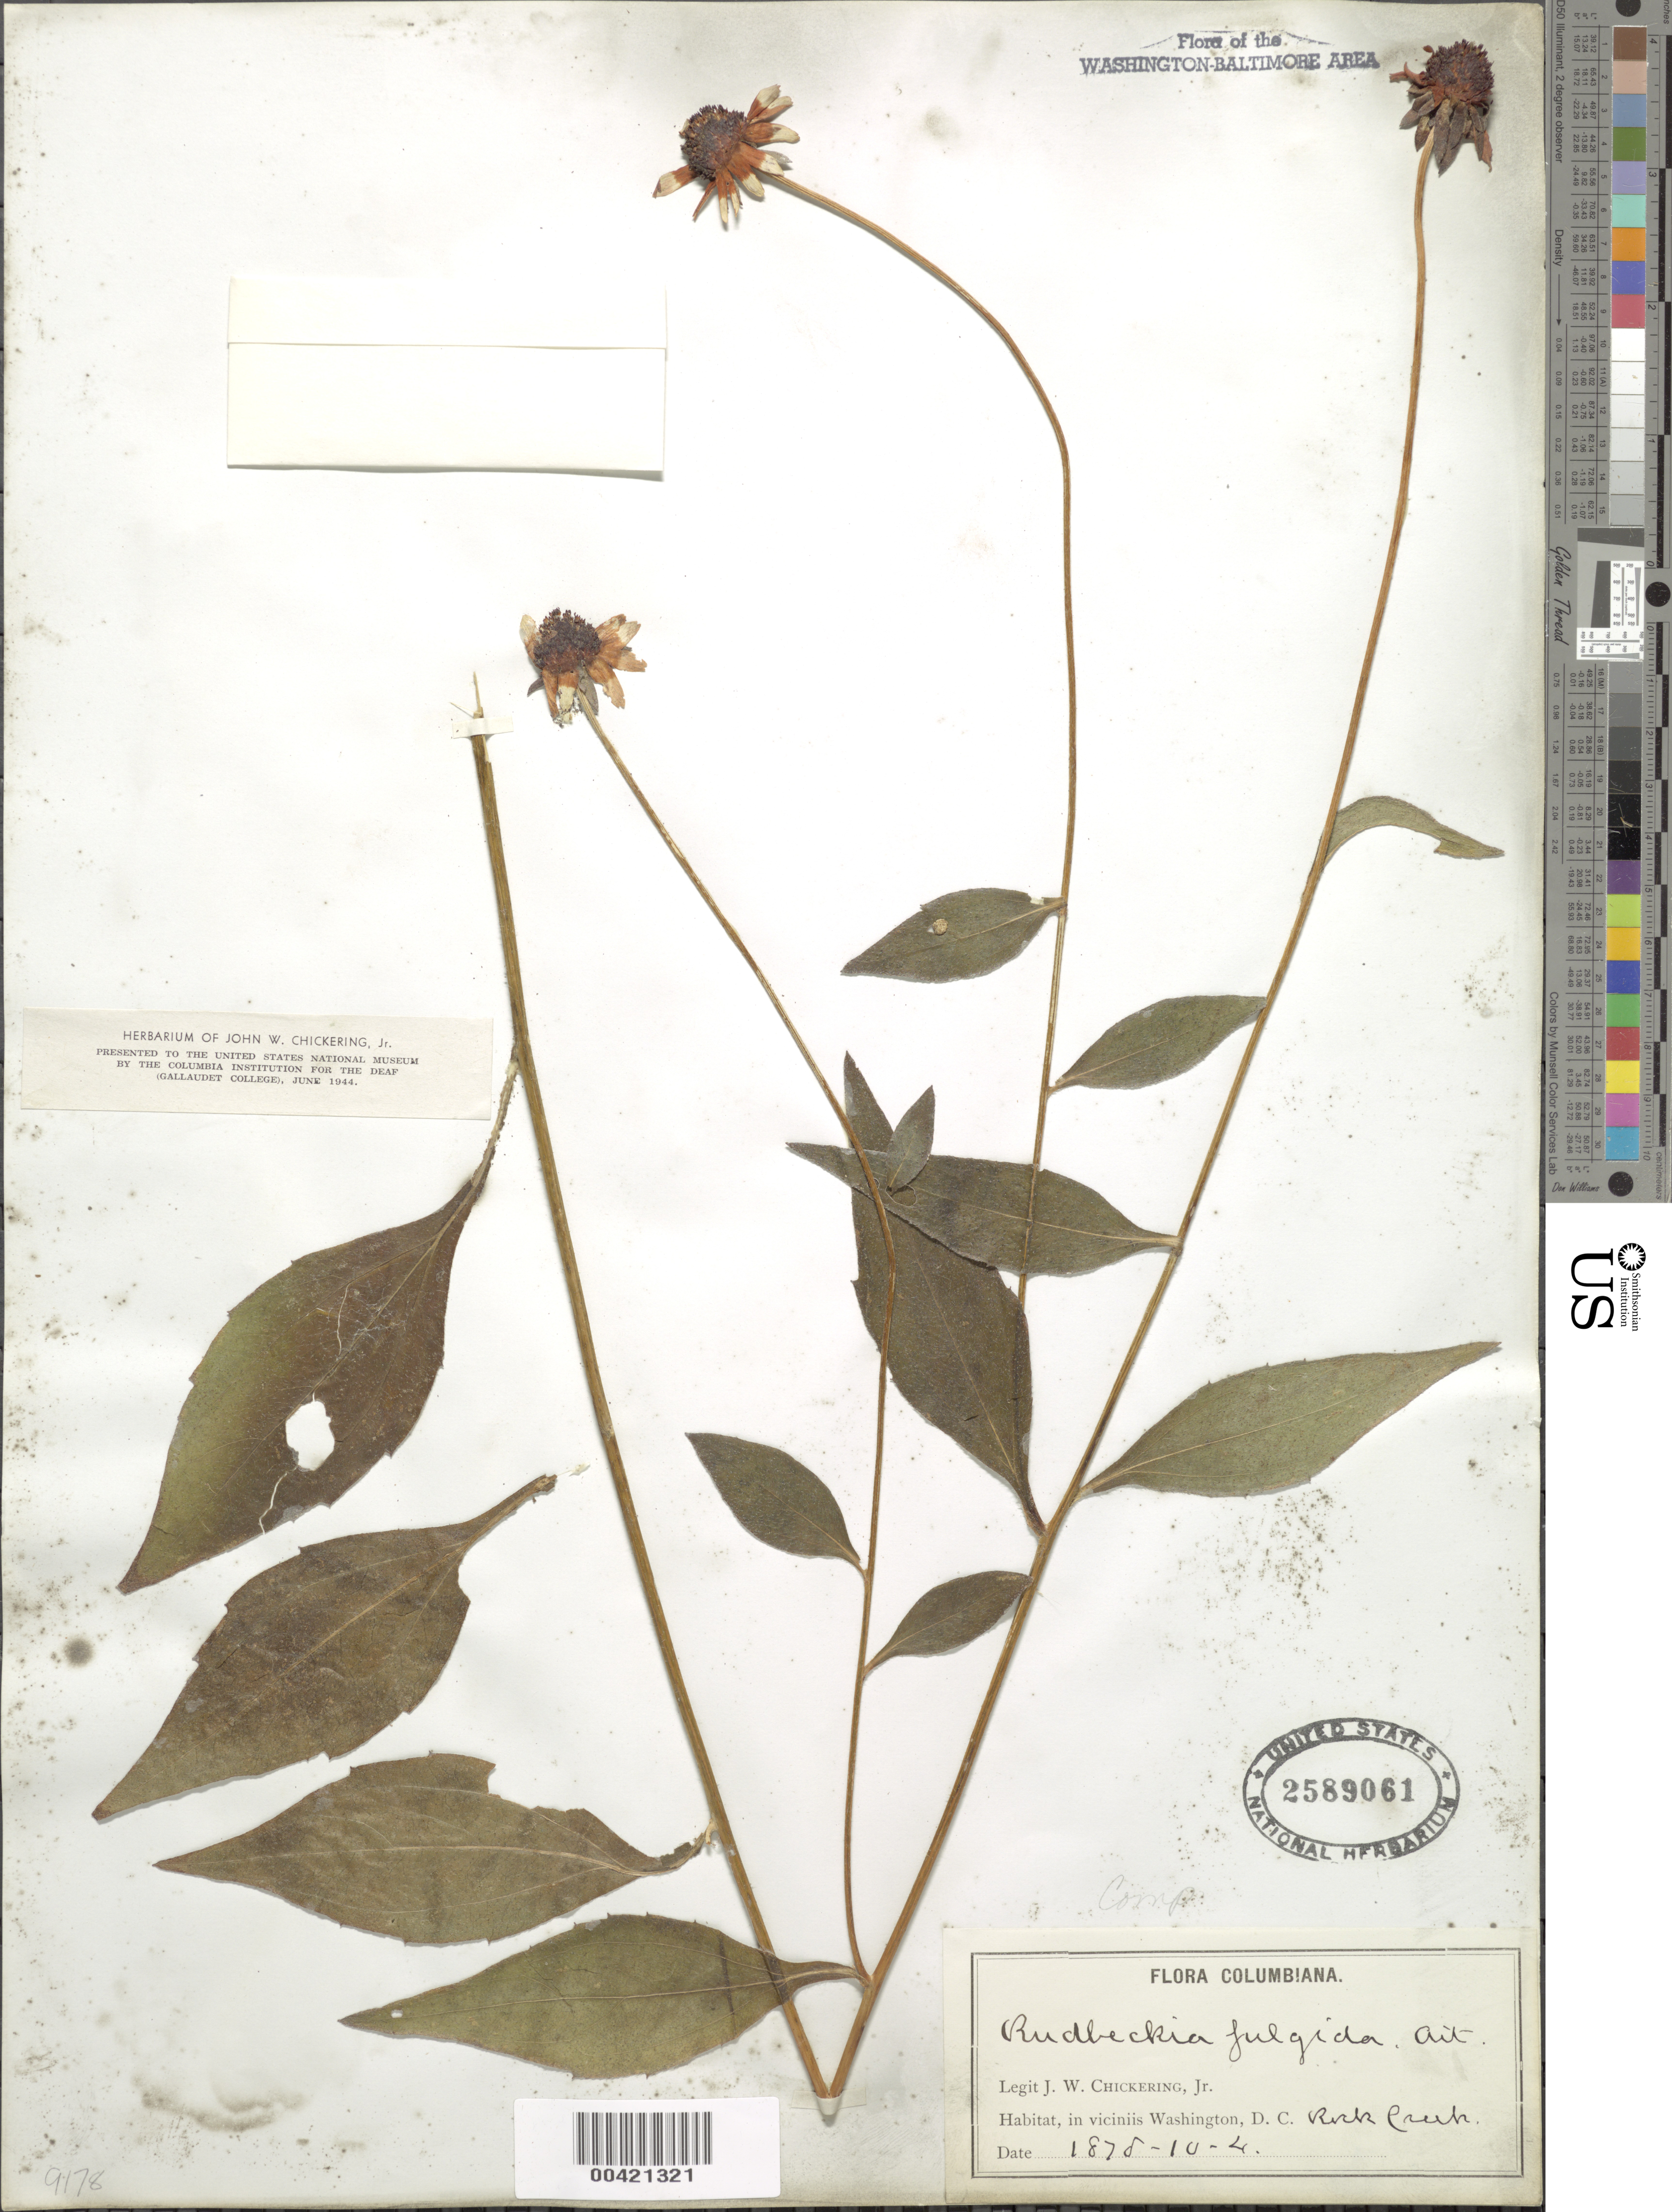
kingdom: Plantae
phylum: Tracheophyta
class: Magnoliopsida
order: Asterales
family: Asteraceae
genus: Rudbeckia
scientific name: Rudbeckia fulgida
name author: Aiton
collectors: J. W. Chickering Jr.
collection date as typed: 04 Oct 1878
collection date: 1878-10-04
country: United States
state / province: District of Columbia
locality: Rock Creek Rock Creek Park & vicinity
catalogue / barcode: US 2589061